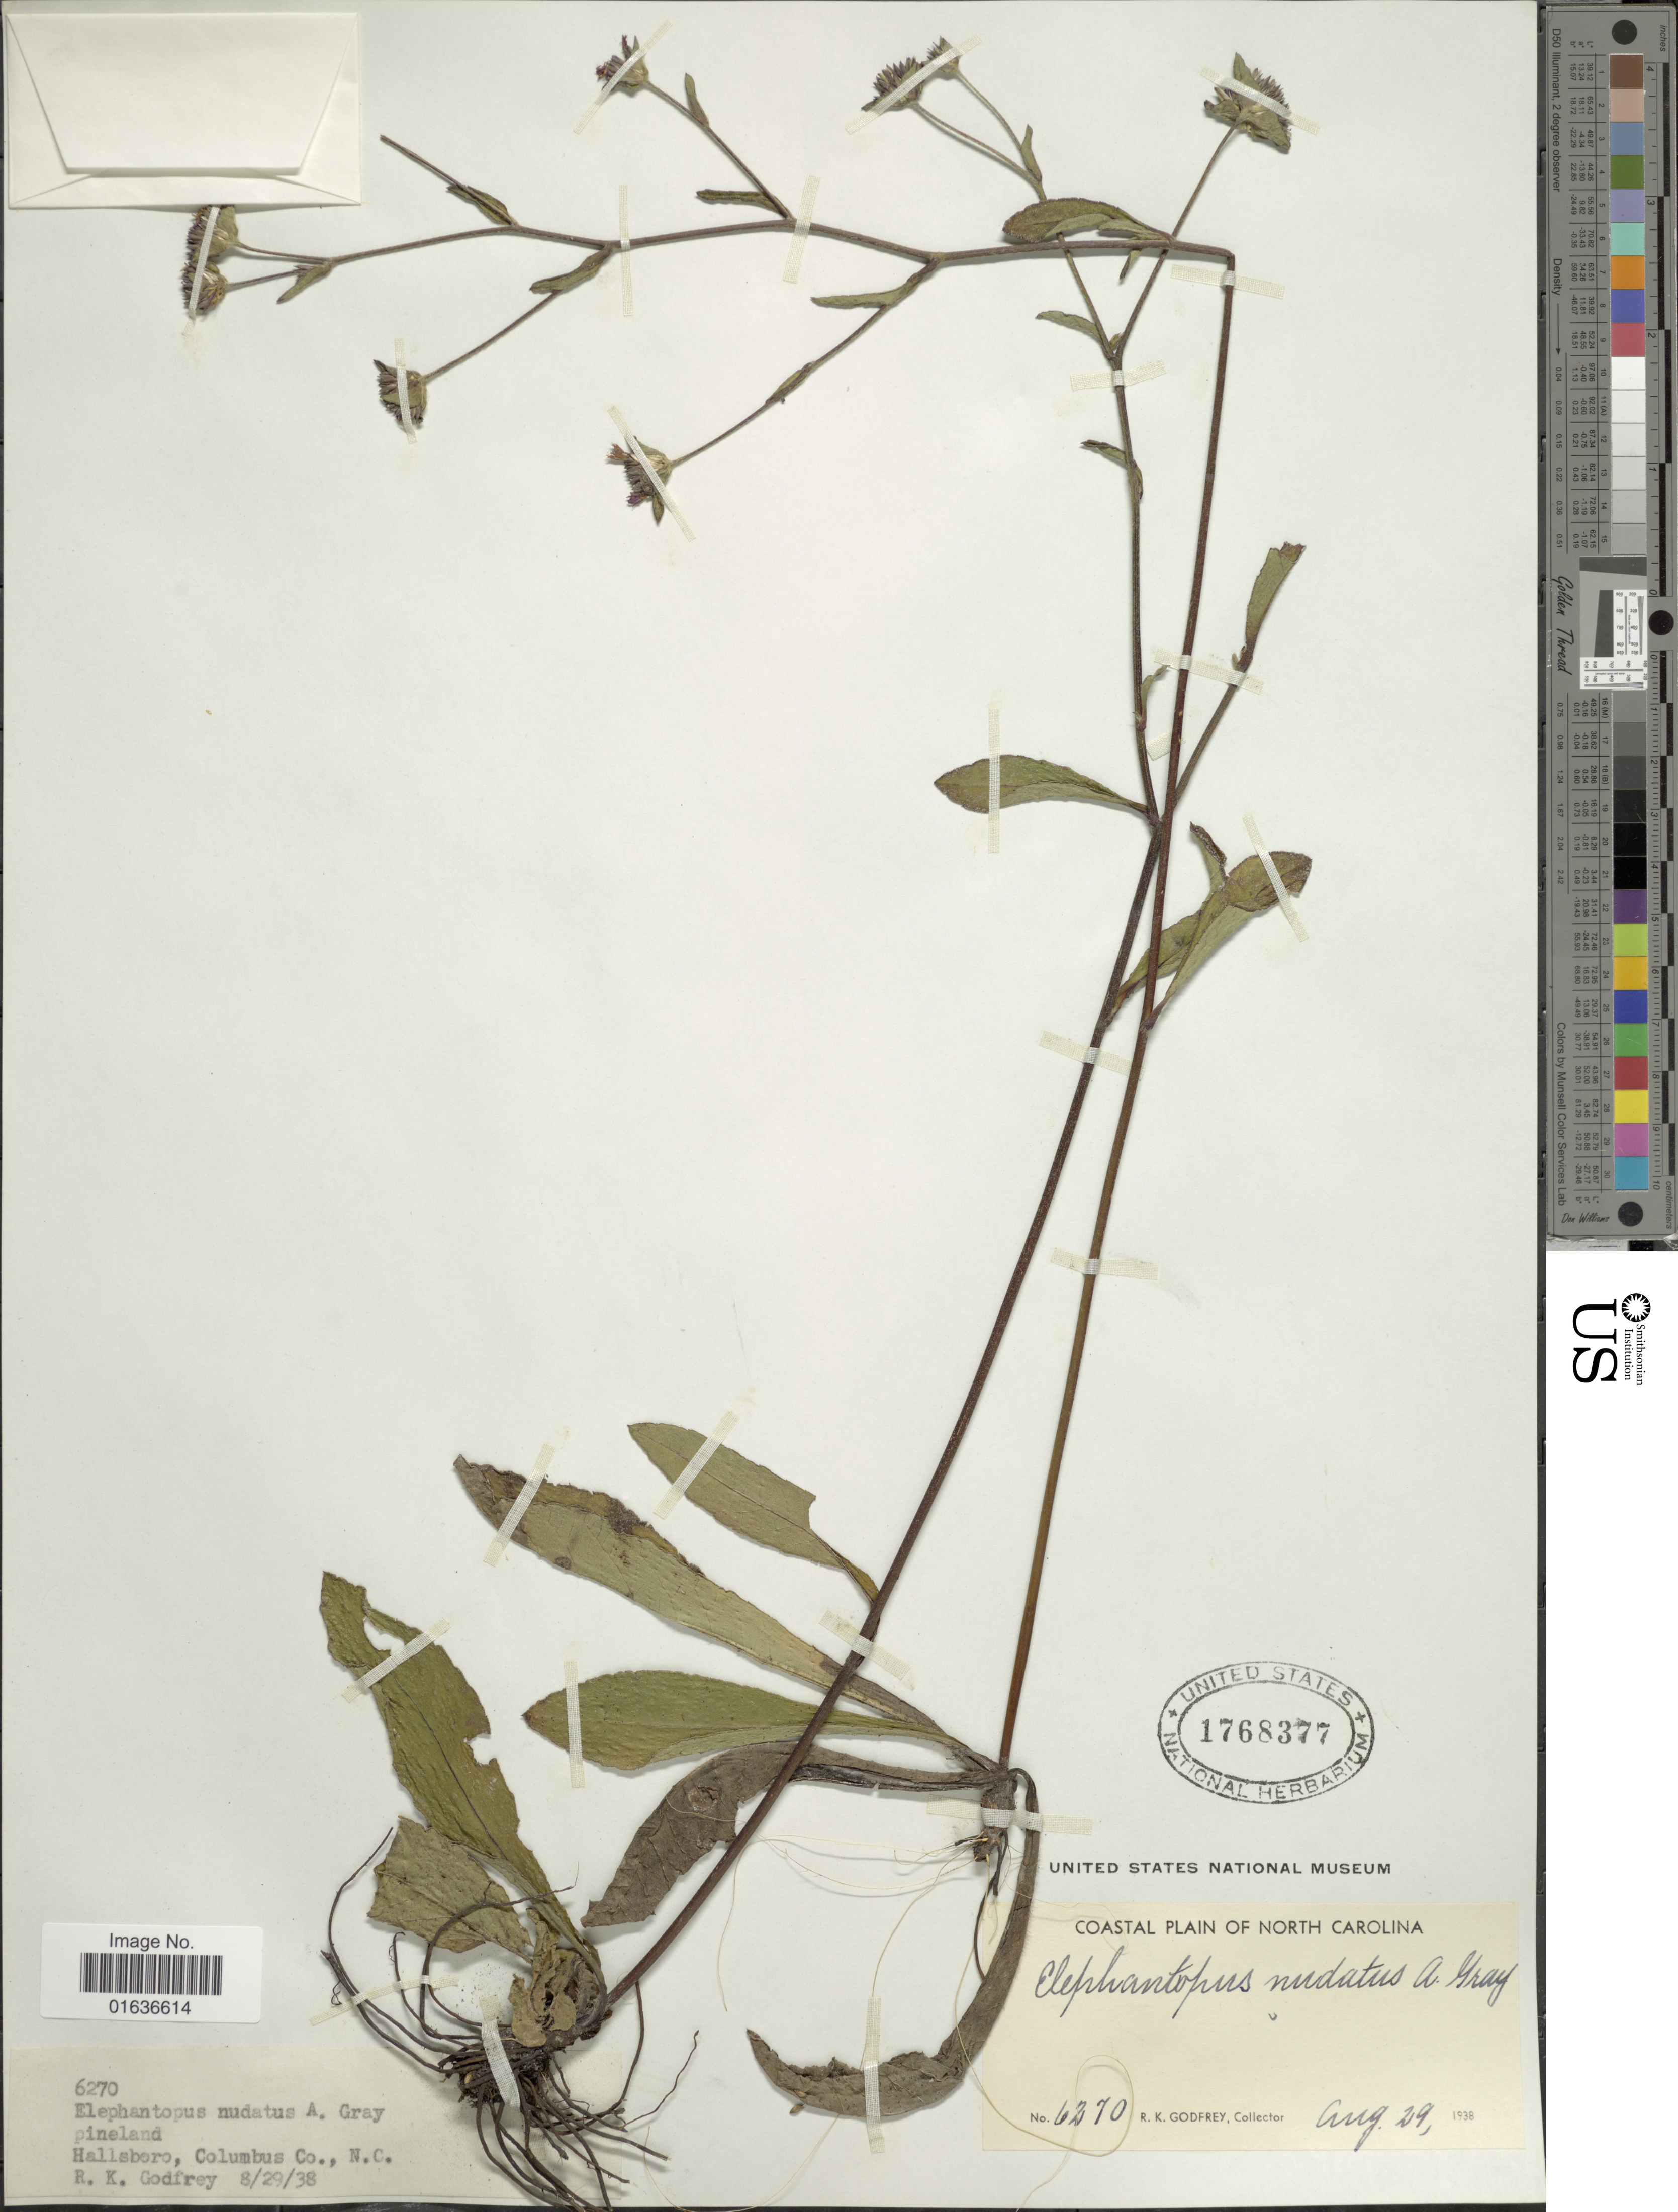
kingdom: Plantae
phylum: Tracheophyta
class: Magnoliopsida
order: Asterales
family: Asteraceae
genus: Elephantopus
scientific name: Elephantopus nudatus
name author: A. Gray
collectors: R. K. Godfrey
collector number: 6270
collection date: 1938-08-29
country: United States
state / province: North Carolina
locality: Gray Pineland, Hallsboro, Colombus Co.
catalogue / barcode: US 1768377